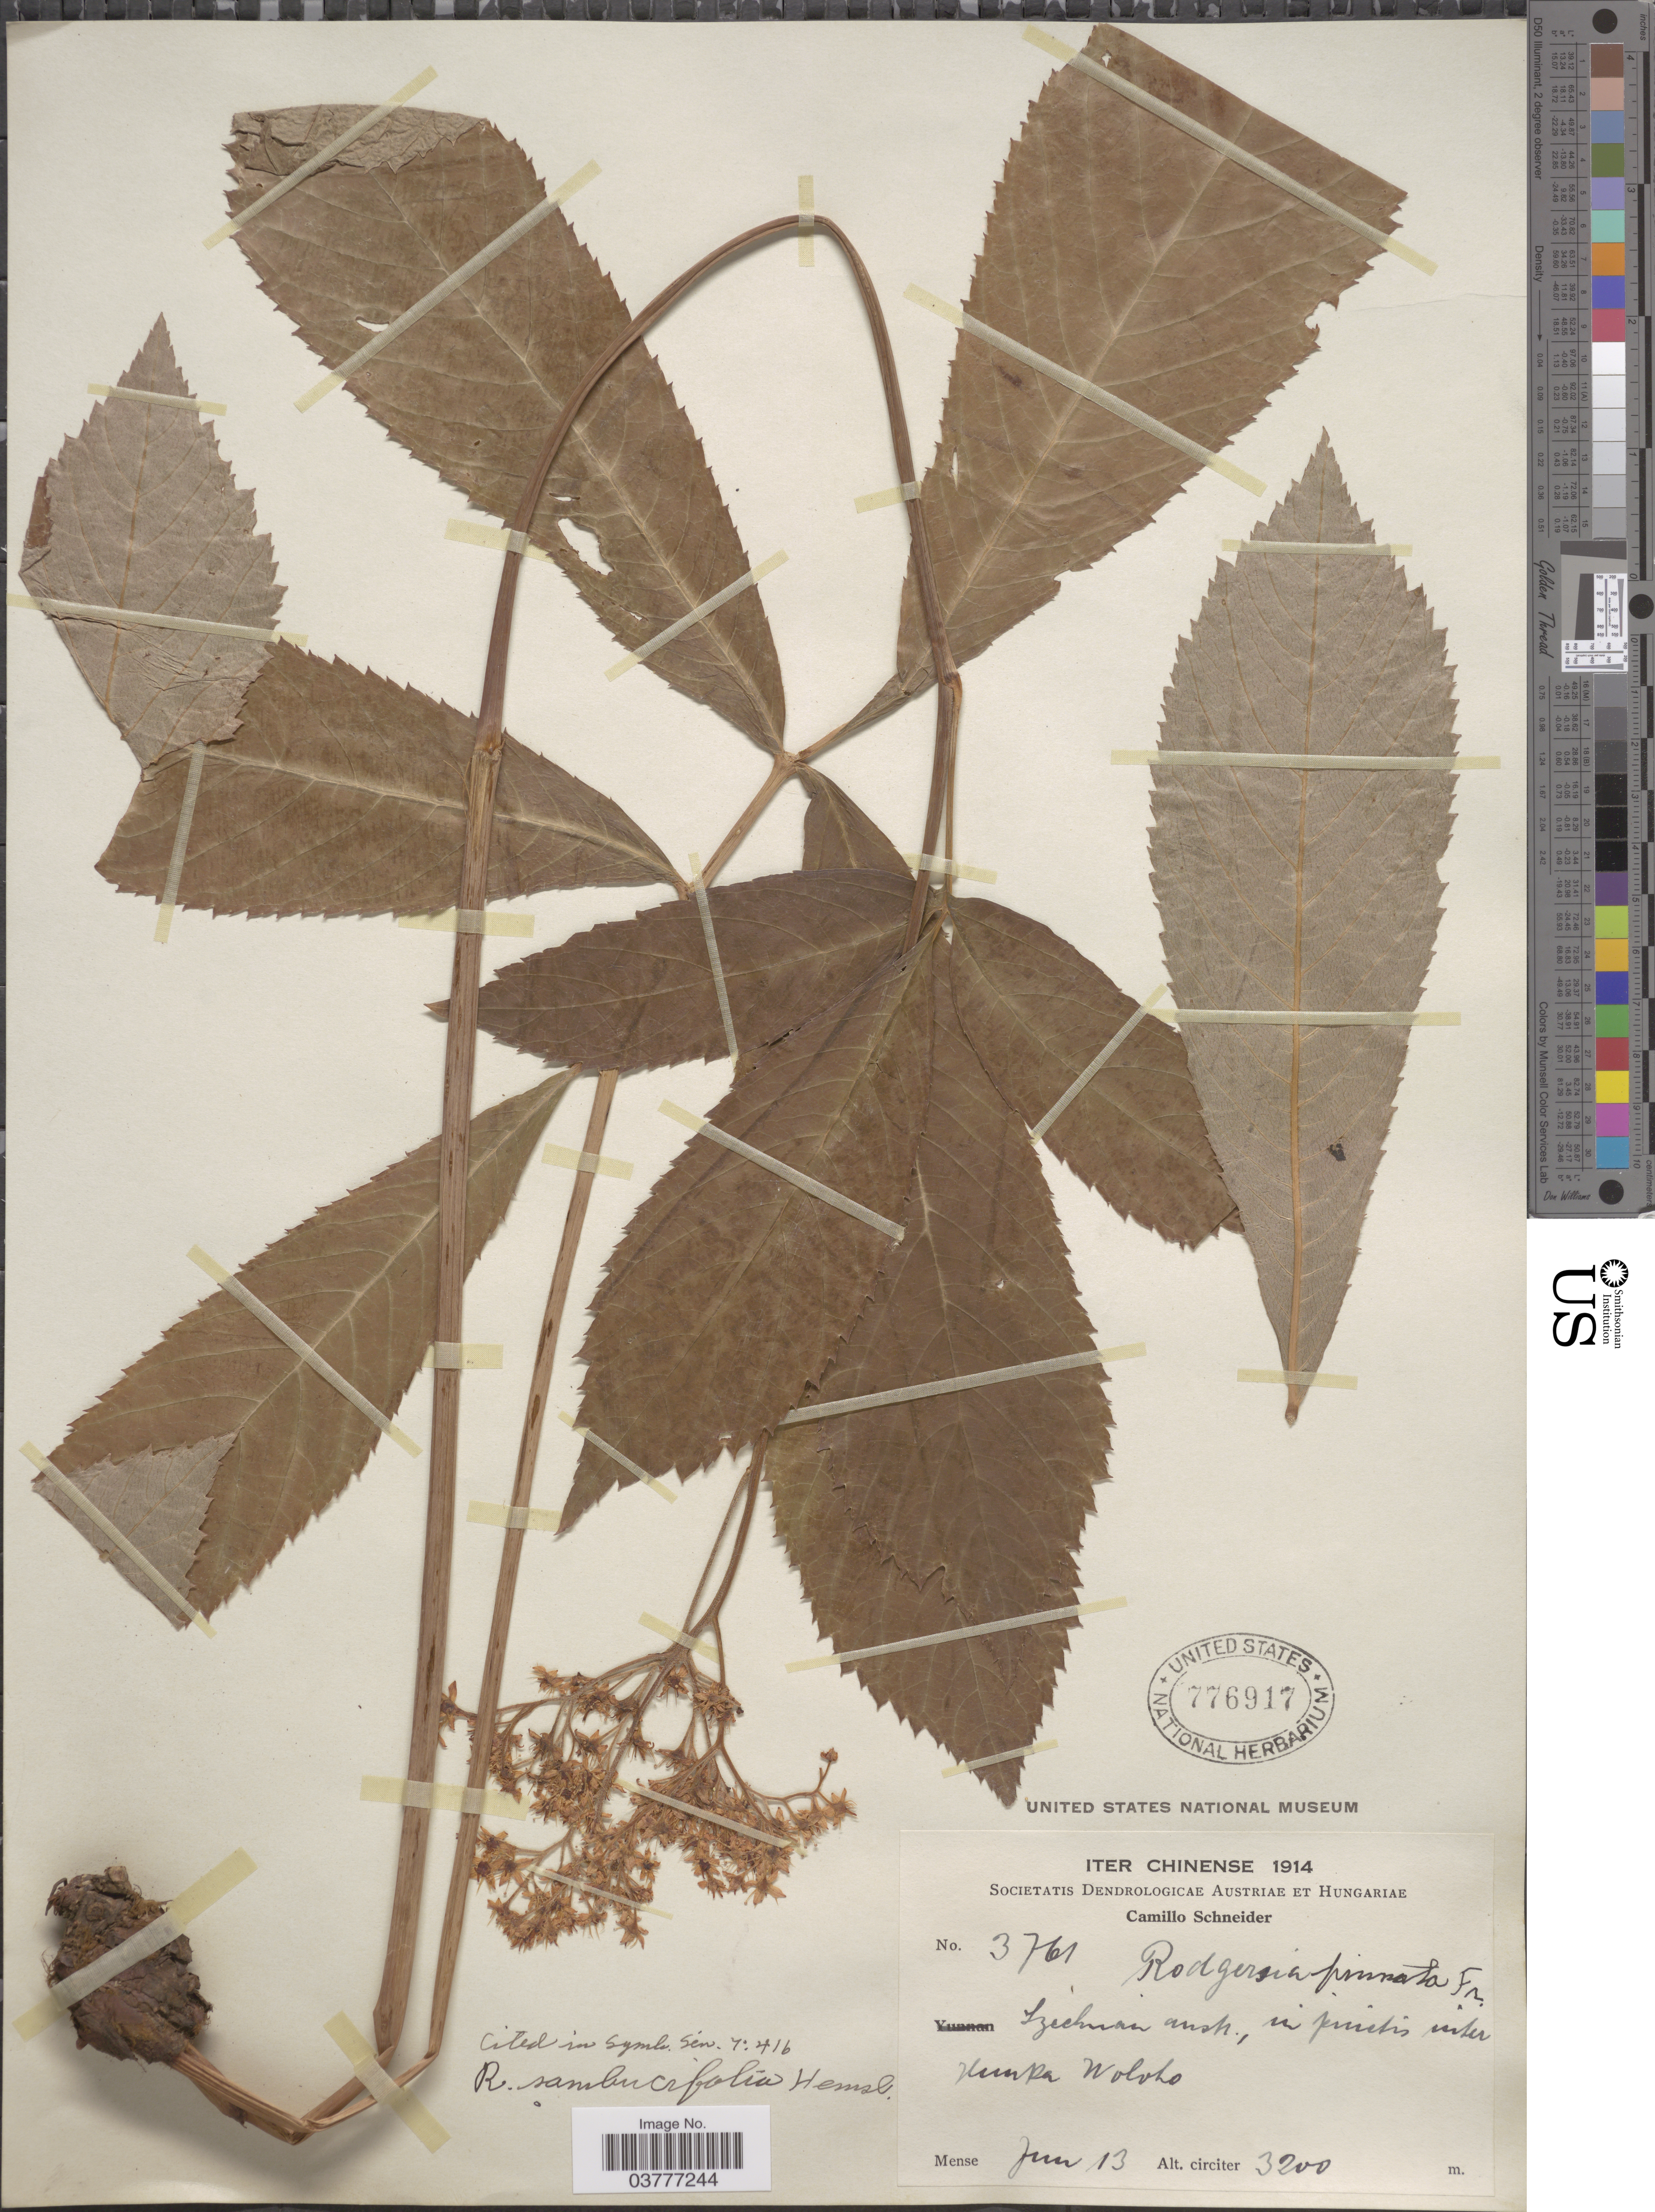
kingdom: Plantae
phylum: Tracheophyta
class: Magnoliopsida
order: Saxifragales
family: Saxifragaceae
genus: Rodgersia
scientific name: Rodgersia sambucifolia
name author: Hemsl.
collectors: C. K. Schneider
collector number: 3761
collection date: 1914-06-13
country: China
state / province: Sichuan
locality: Szechuan austr., in pinitis inter Humpa Woloho.*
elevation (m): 3200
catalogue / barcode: US 776917